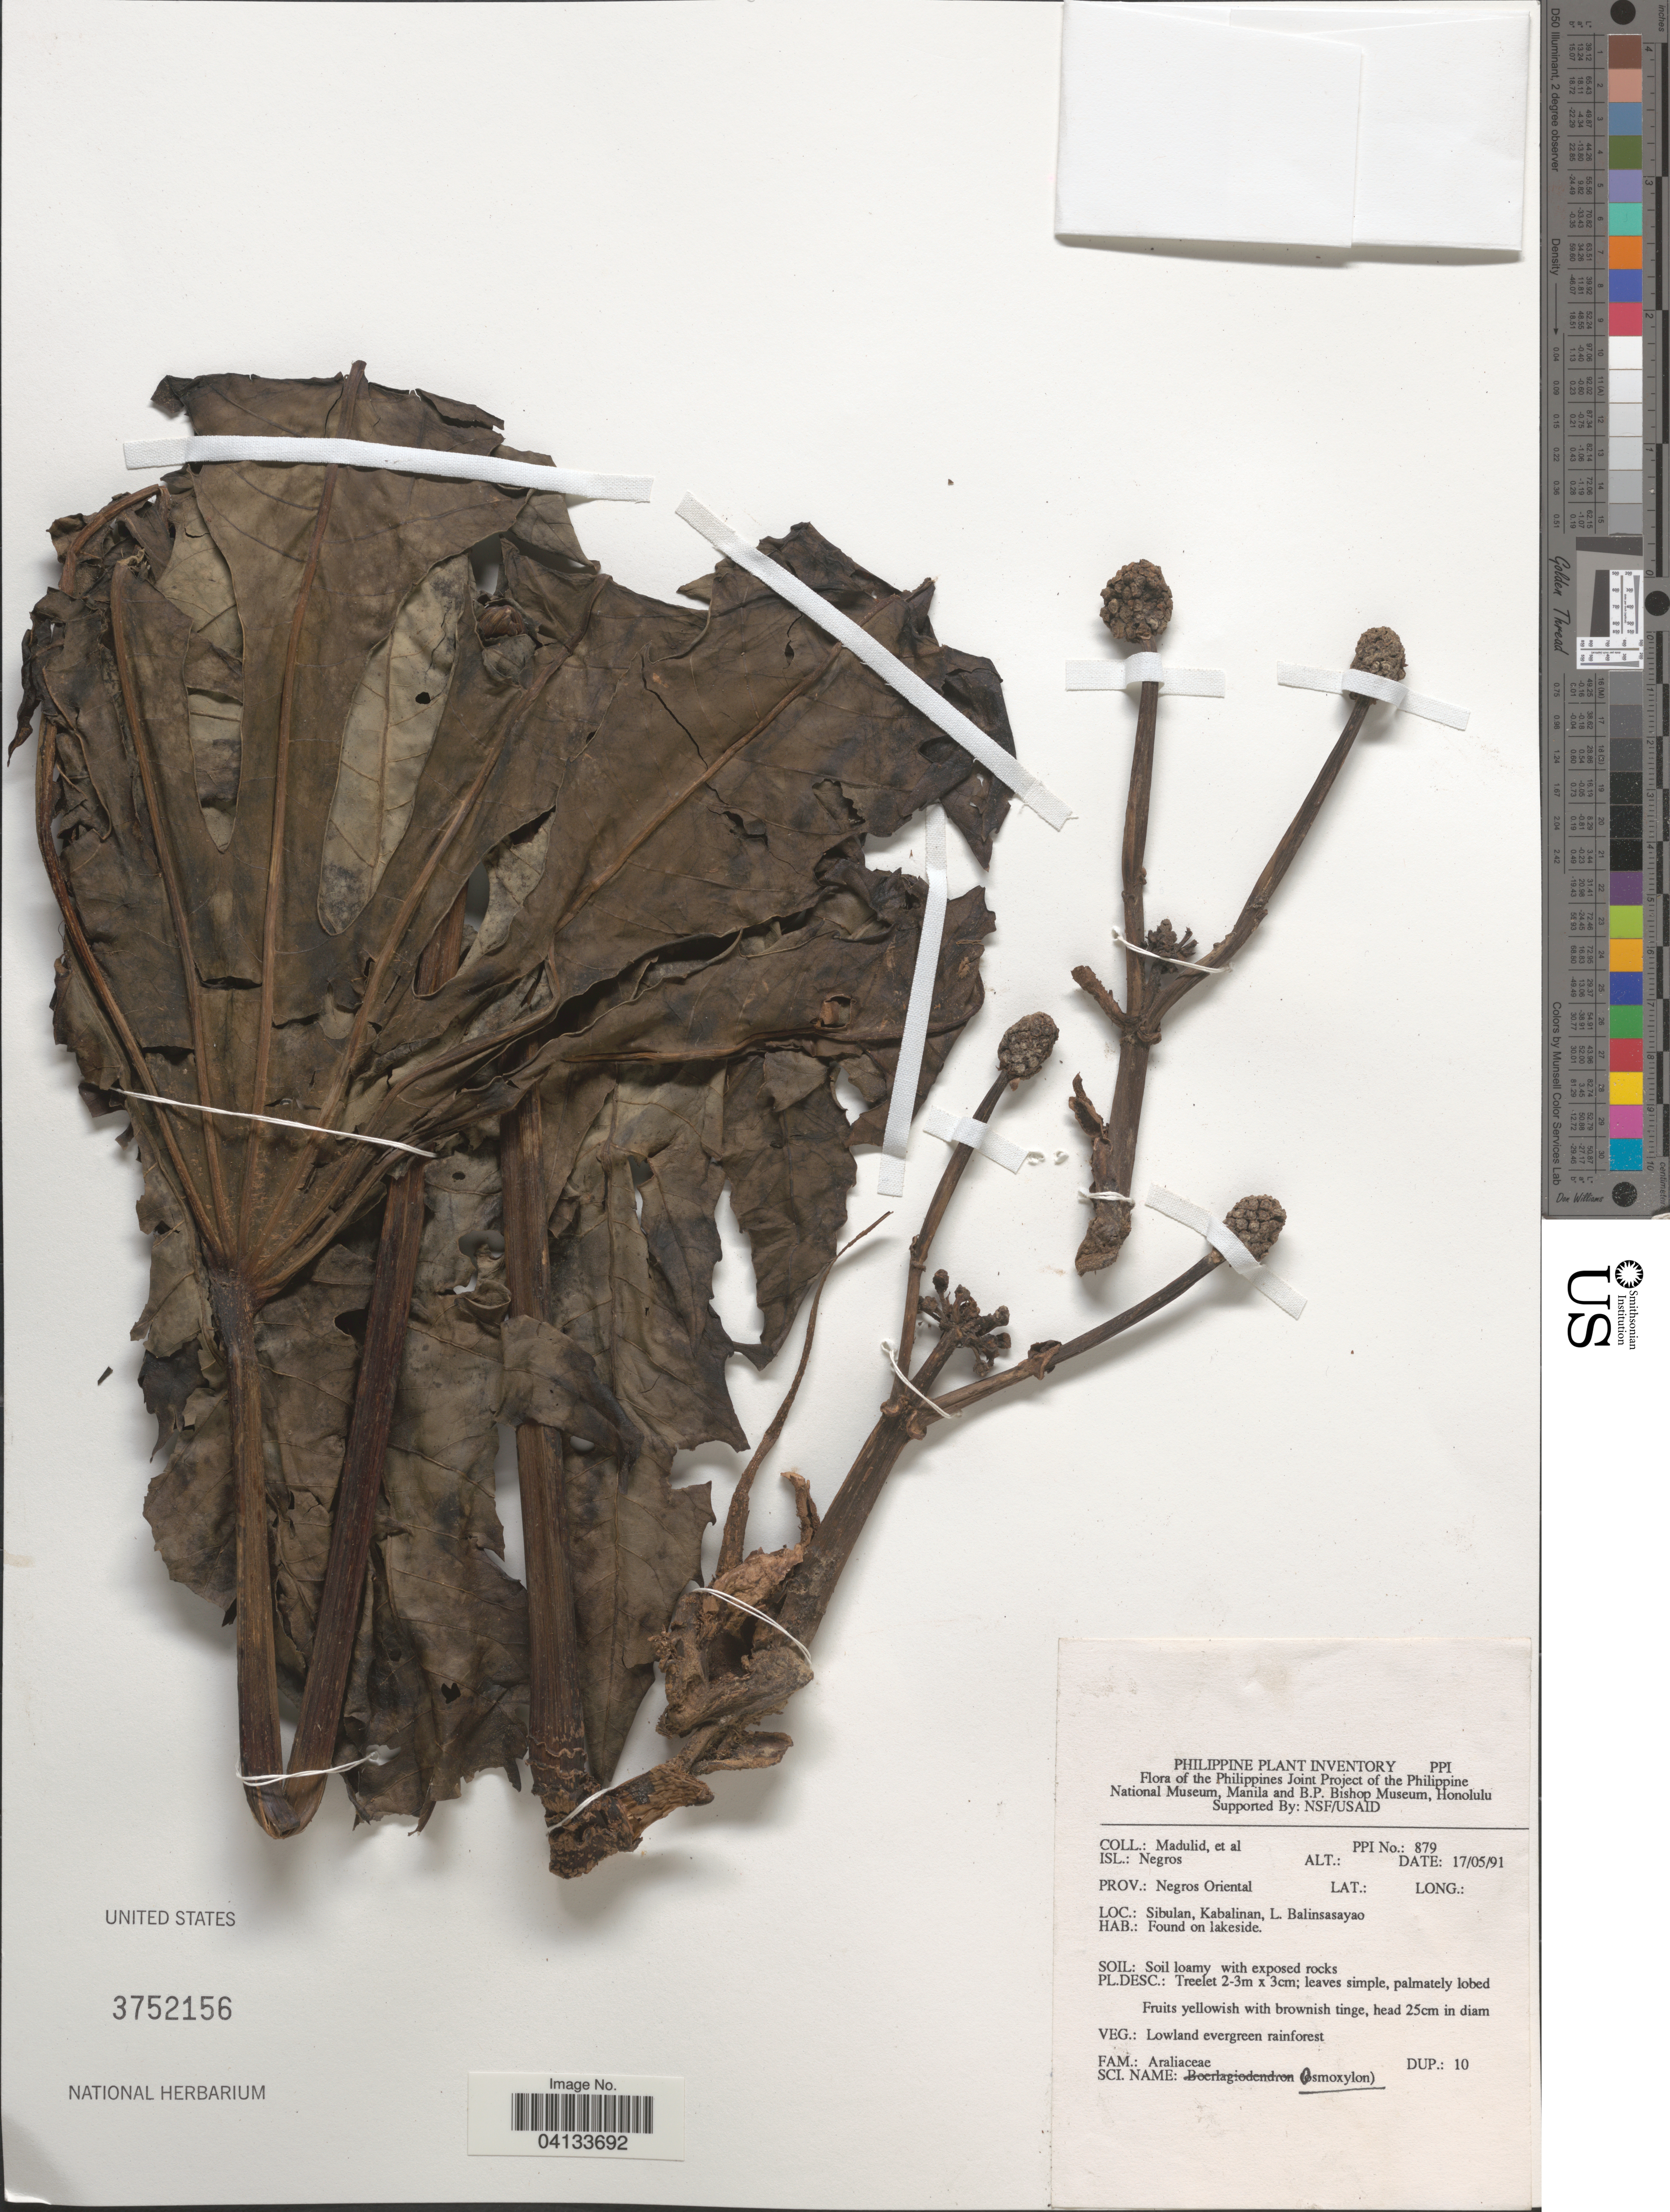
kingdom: Plantae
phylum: Tracheophyta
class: Magnoliopsida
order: Apiales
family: Araliaceae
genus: Osmoxylon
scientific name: Osmoxylon sp.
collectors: Madulid & et al.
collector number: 879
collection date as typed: Transcribed d/m/y: 17/5/91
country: Philippines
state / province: Central Visayas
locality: Isl.: Negros. Prov.: Negros Oriental. Sibulan, Kabalinan, L. Balinsasayao.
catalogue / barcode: US 3752156